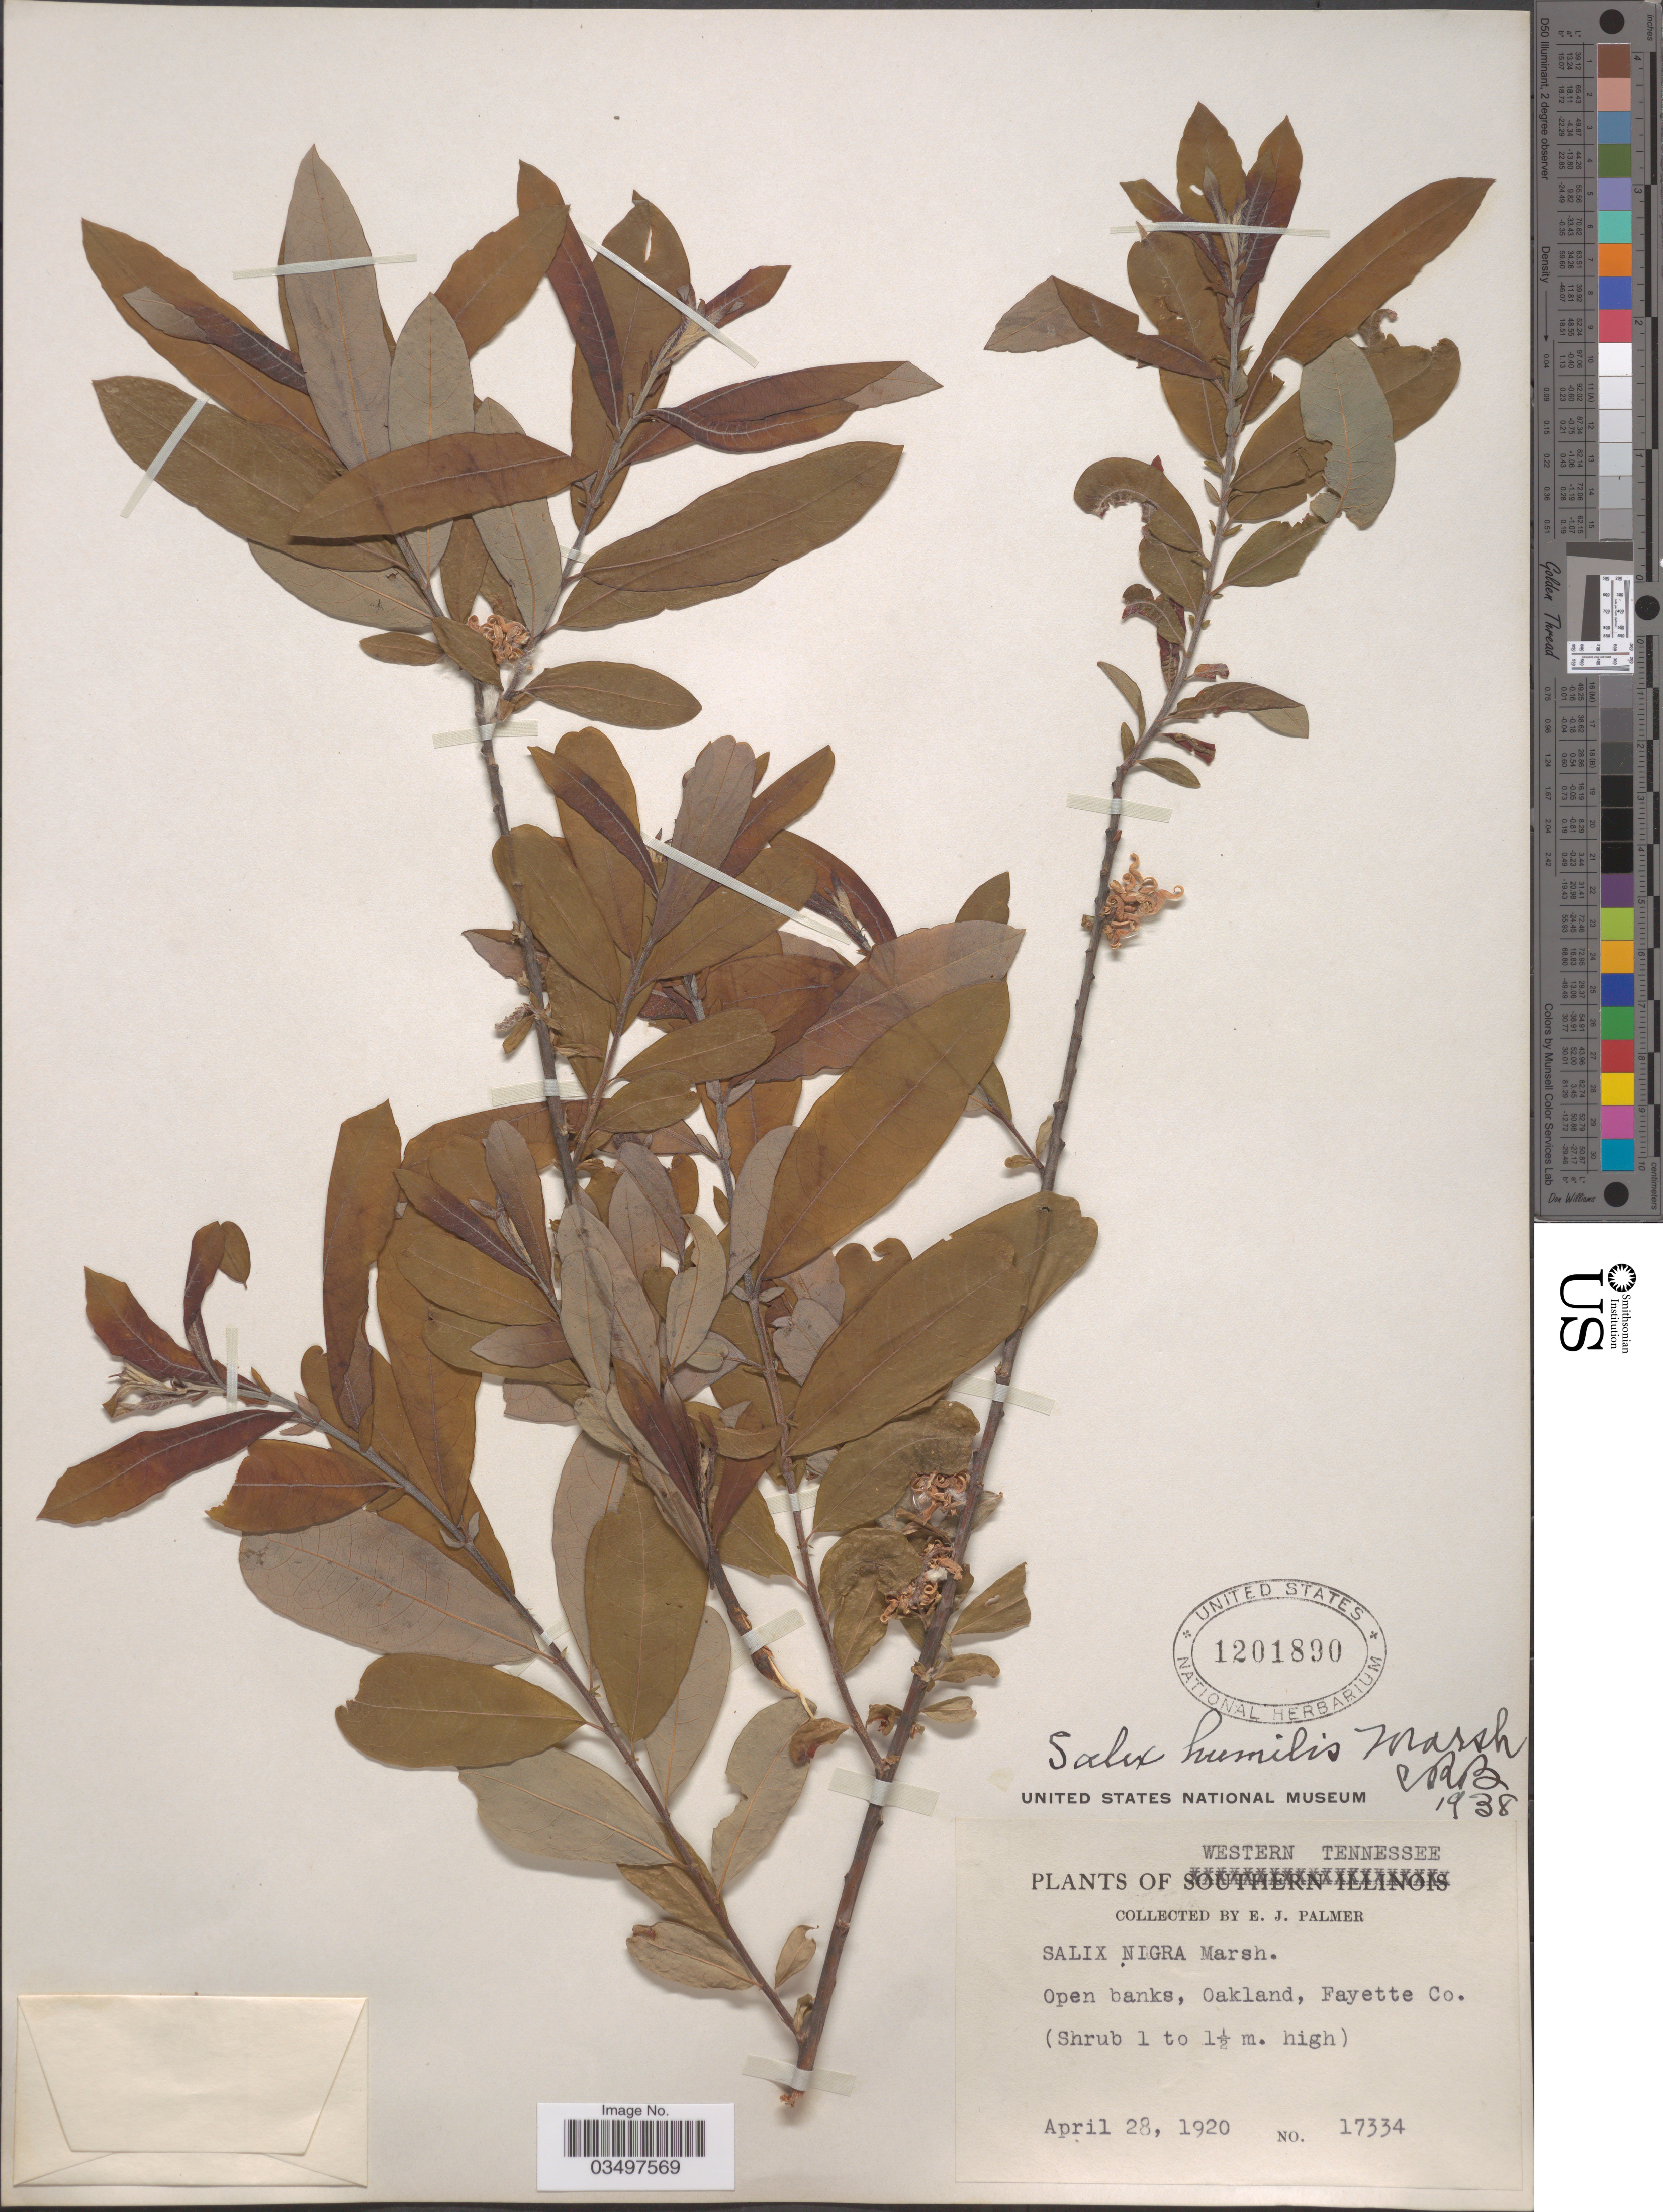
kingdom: Plantae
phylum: Tracheophyta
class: Magnoliopsida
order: Malpighiales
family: Salicaceae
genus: Salix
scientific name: Salix humilis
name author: Marshall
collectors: E. J. Palmer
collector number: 17334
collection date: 1920-04-28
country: United States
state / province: Tennessee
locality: Western Tennessee. Open banks, Oakland, Fayette Co.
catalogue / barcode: US 1201890